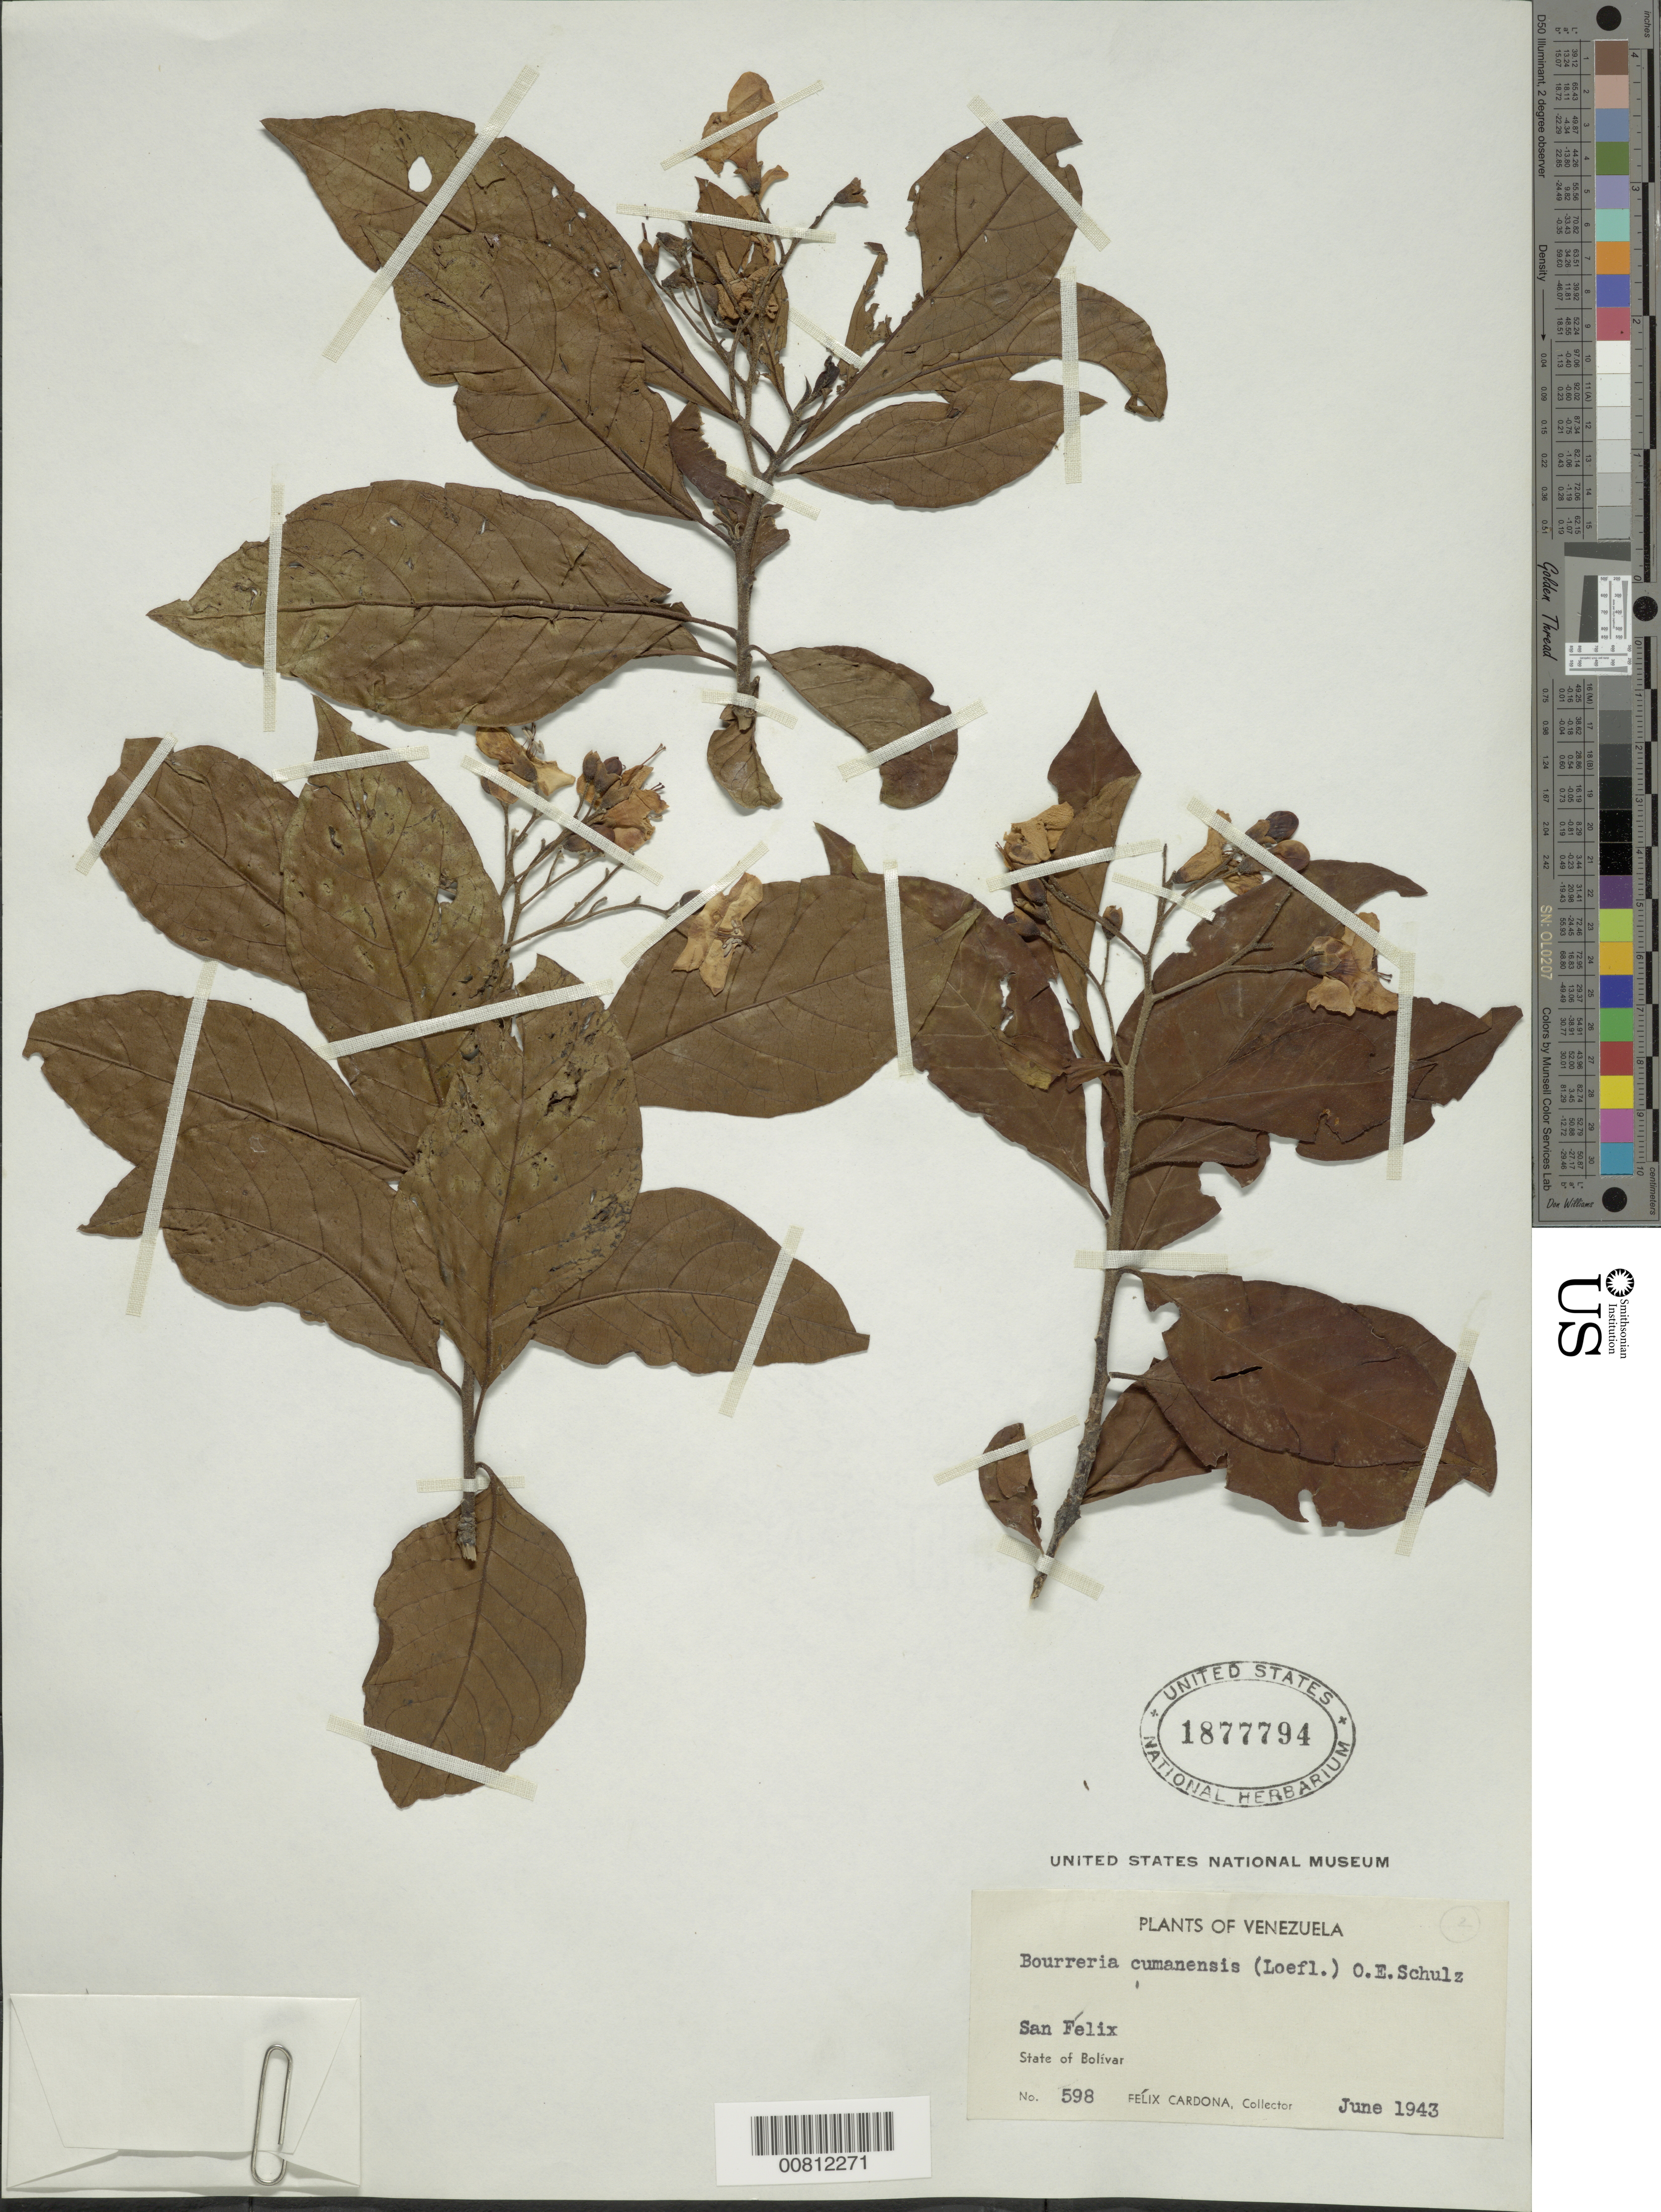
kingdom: Plantae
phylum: Tracheophyta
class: Magnoliopsida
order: Boraginales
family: Ehretiaceae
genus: Bourreria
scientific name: Bourreria cumanensis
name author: (Loefl.) O.E. Schulz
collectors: F. Cardona Puig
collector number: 598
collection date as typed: Jun-43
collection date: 1943-06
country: Venezuela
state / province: Bolívar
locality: San Félix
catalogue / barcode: US 1877794